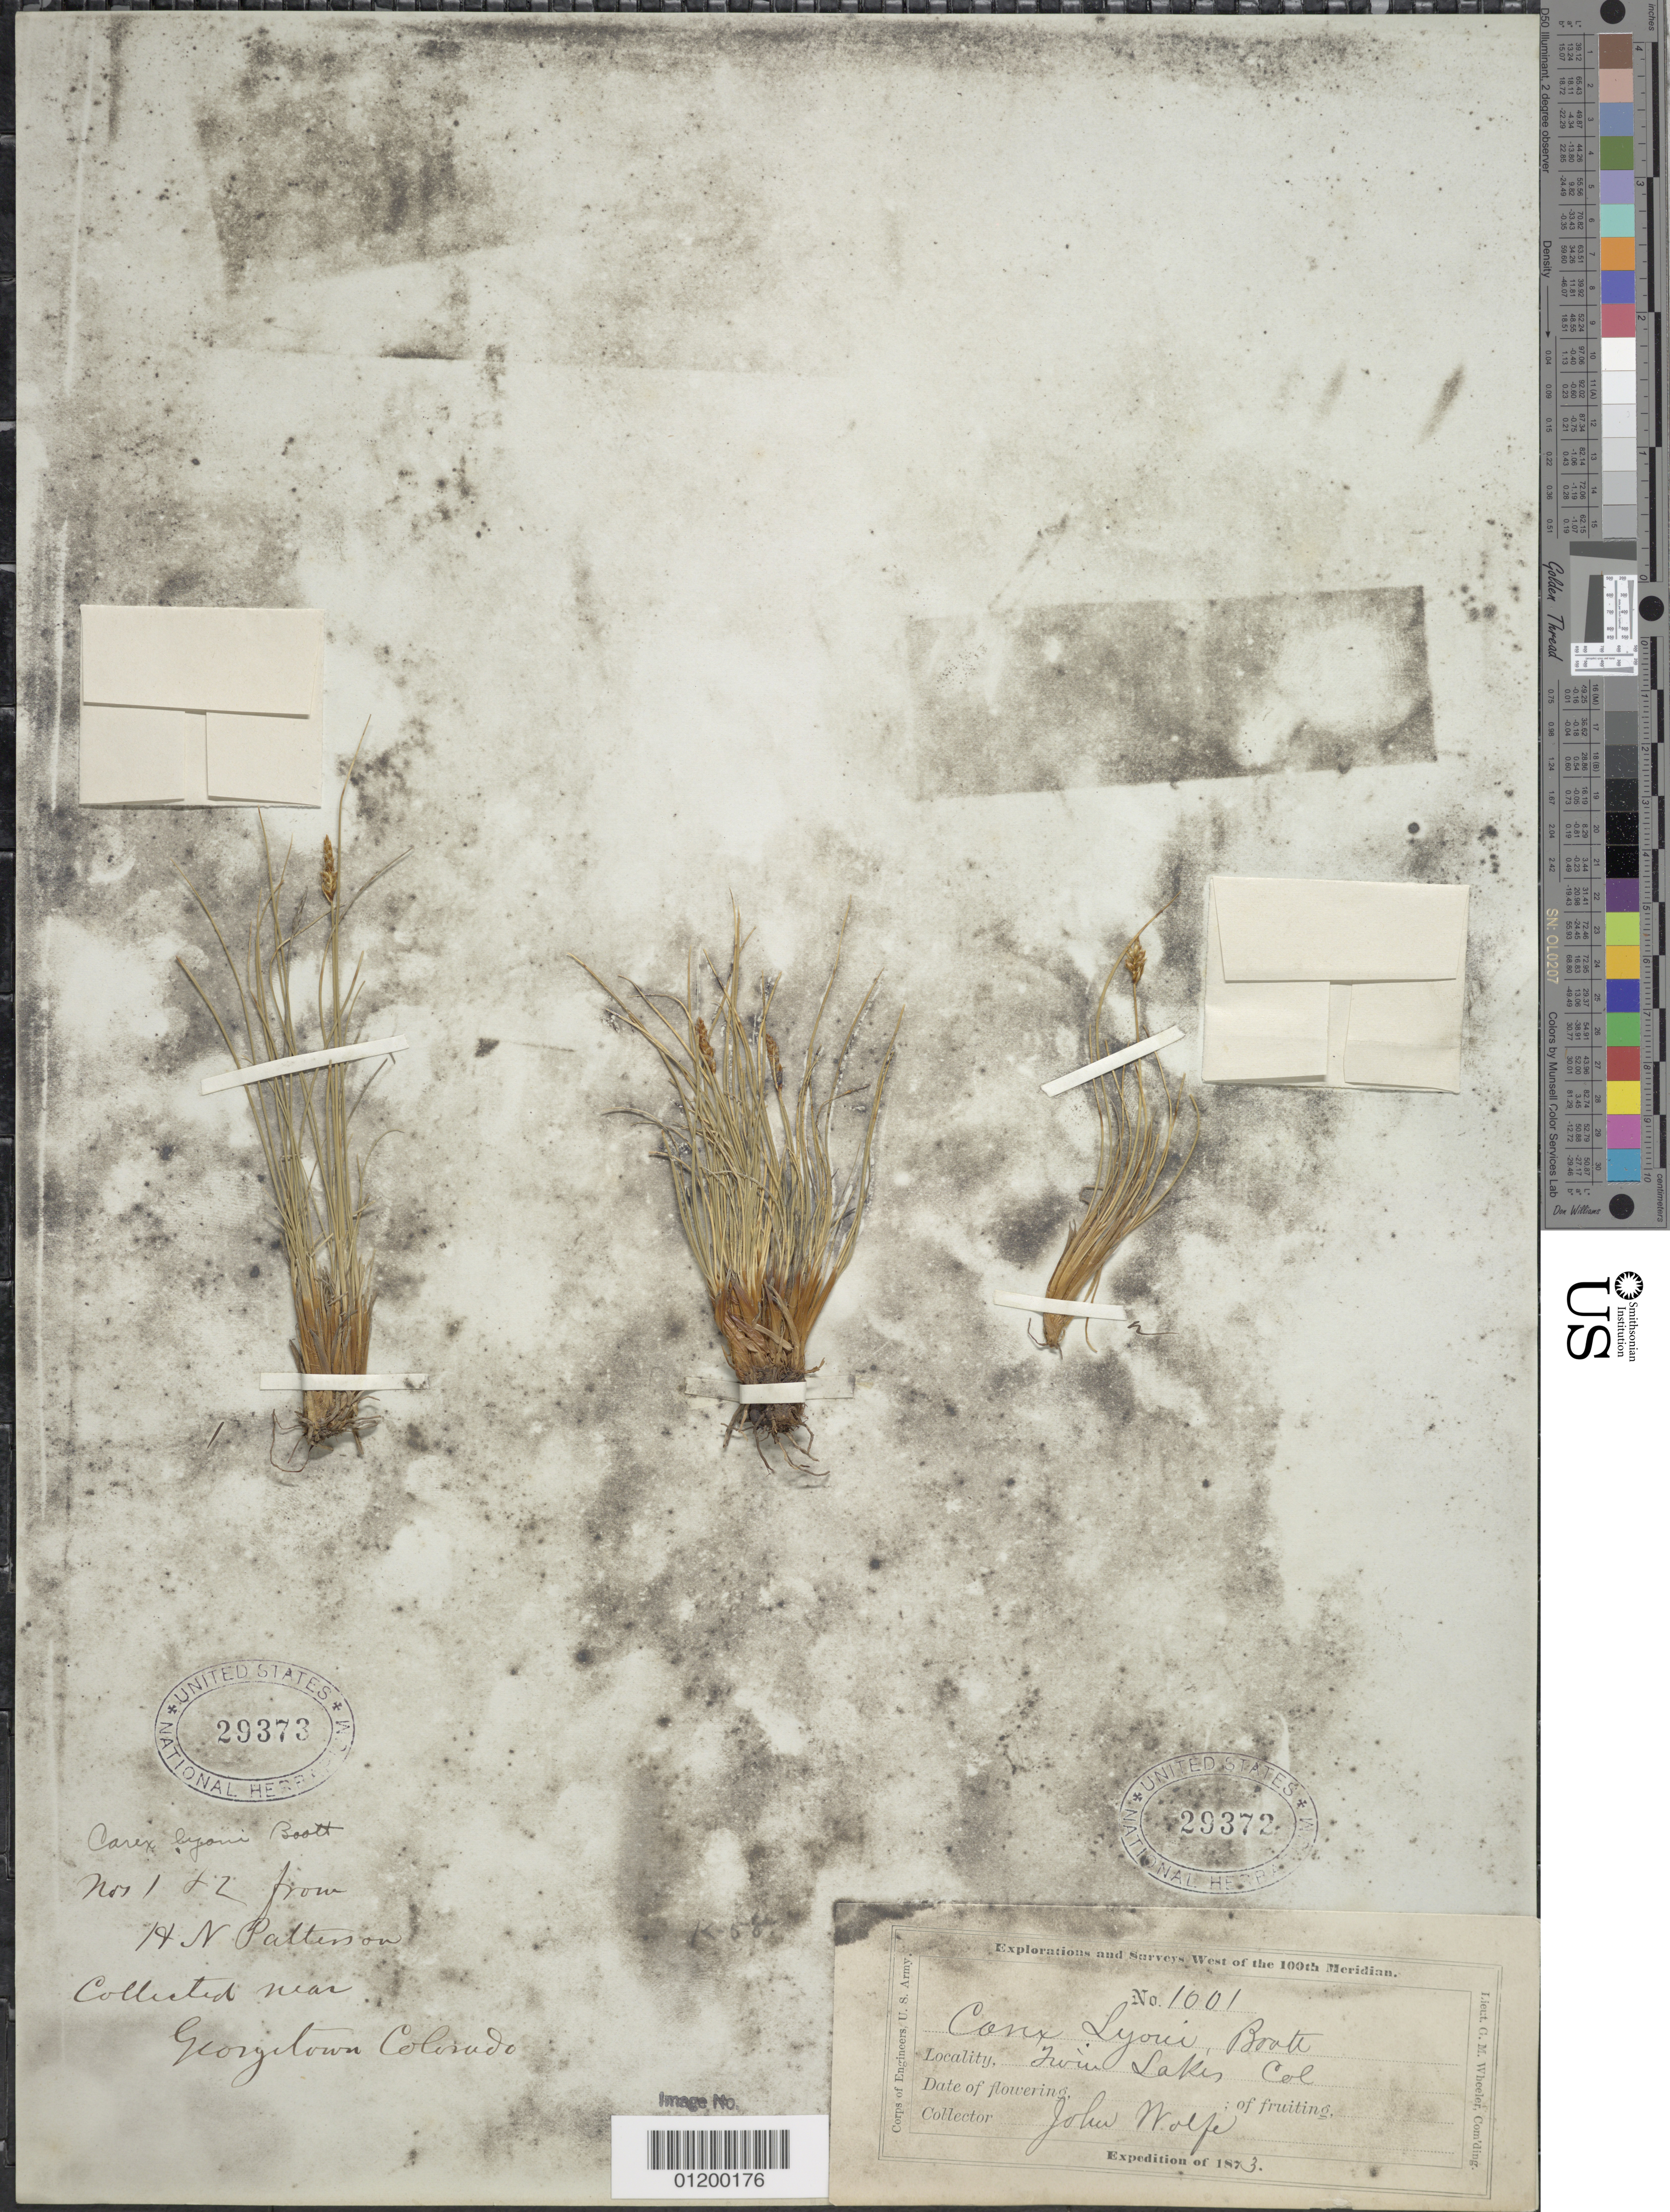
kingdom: Plantae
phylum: Tracheophyta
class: Liliopsida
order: Poales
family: Cyperaceae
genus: Carex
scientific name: Carex elynoides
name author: Holm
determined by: Strong, Mark T., (BOT), Smithsonian Institution - National Museum of Natural History (UNITED STATES)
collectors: H. N. Patterson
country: United States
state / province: Colorado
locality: Georgetown.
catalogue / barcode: US 29373